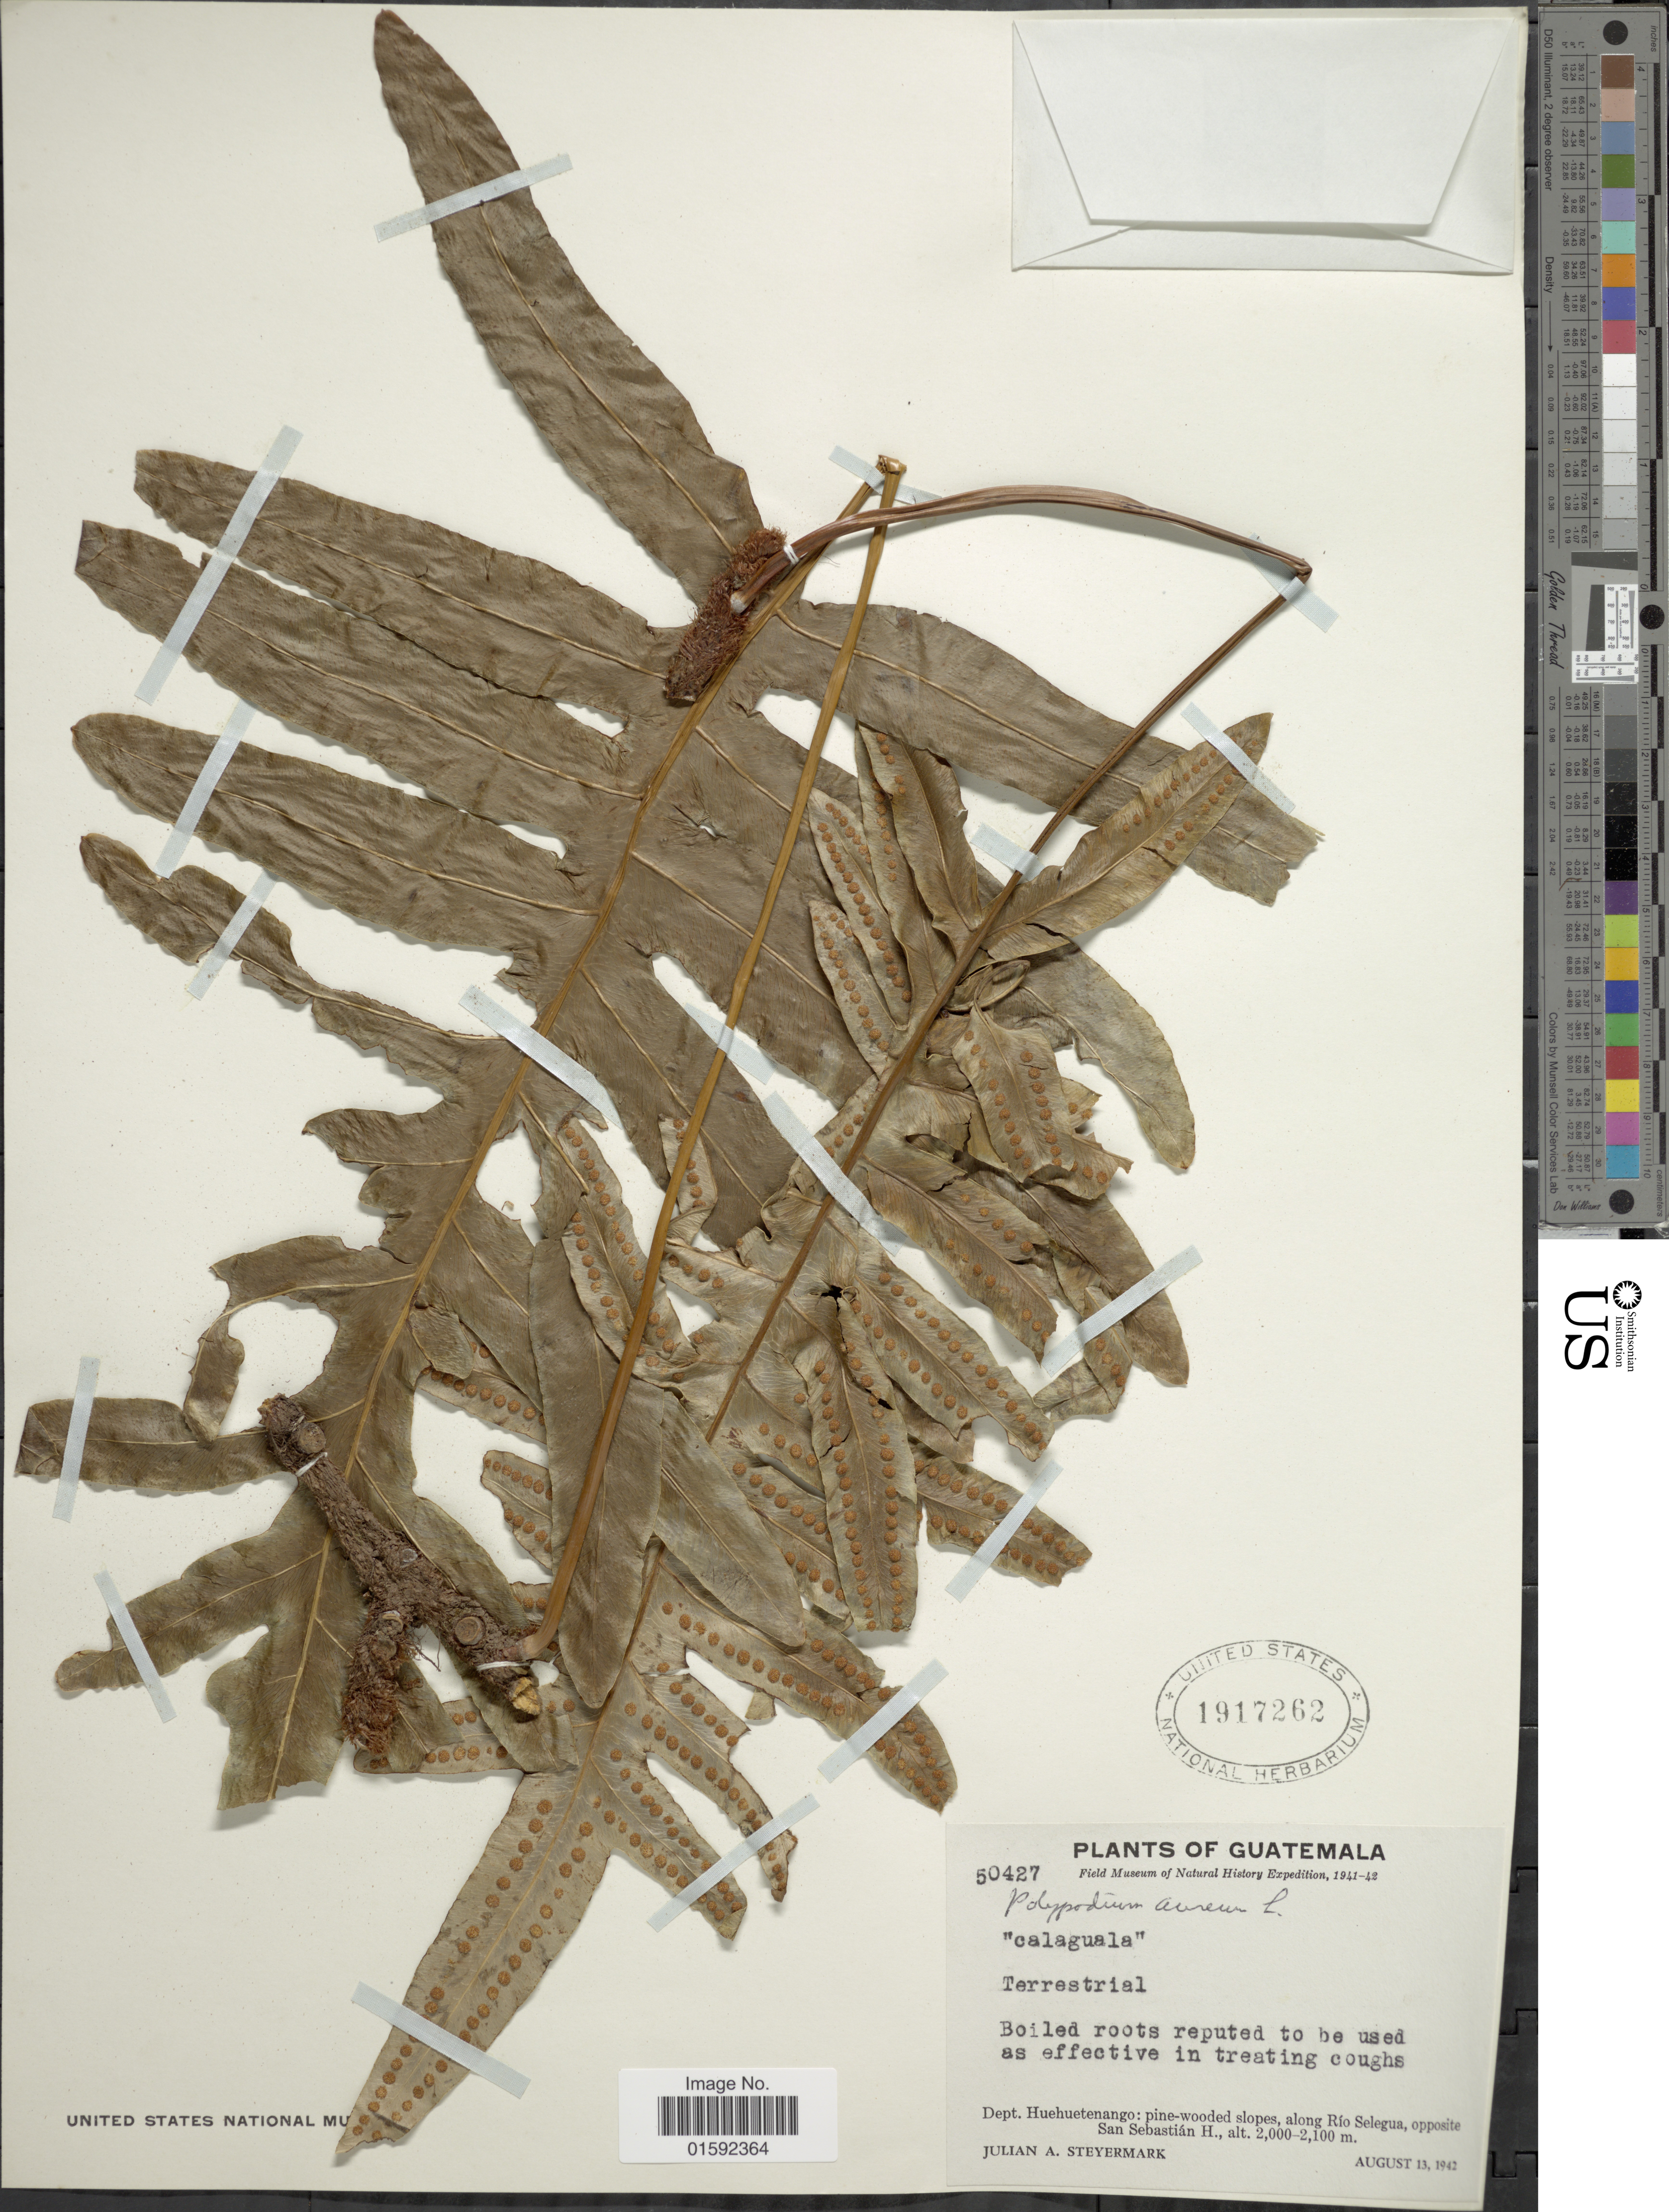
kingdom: Plantae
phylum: Tracheophyta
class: Polypodiopsida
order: Polypodiales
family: Polypodiaceae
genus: Phlebodium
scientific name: Phlebodium pseudoaureum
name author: (Cav.) Lellinger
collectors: J. Steyermark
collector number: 50427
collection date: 1942-08-13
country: Guatemala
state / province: Huehuetenango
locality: Guatemala, Dept. Huehuetenago: pine-wooded slopes, along Río Selegua, opposite San Sebastián H.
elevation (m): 2000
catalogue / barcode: US 1917262